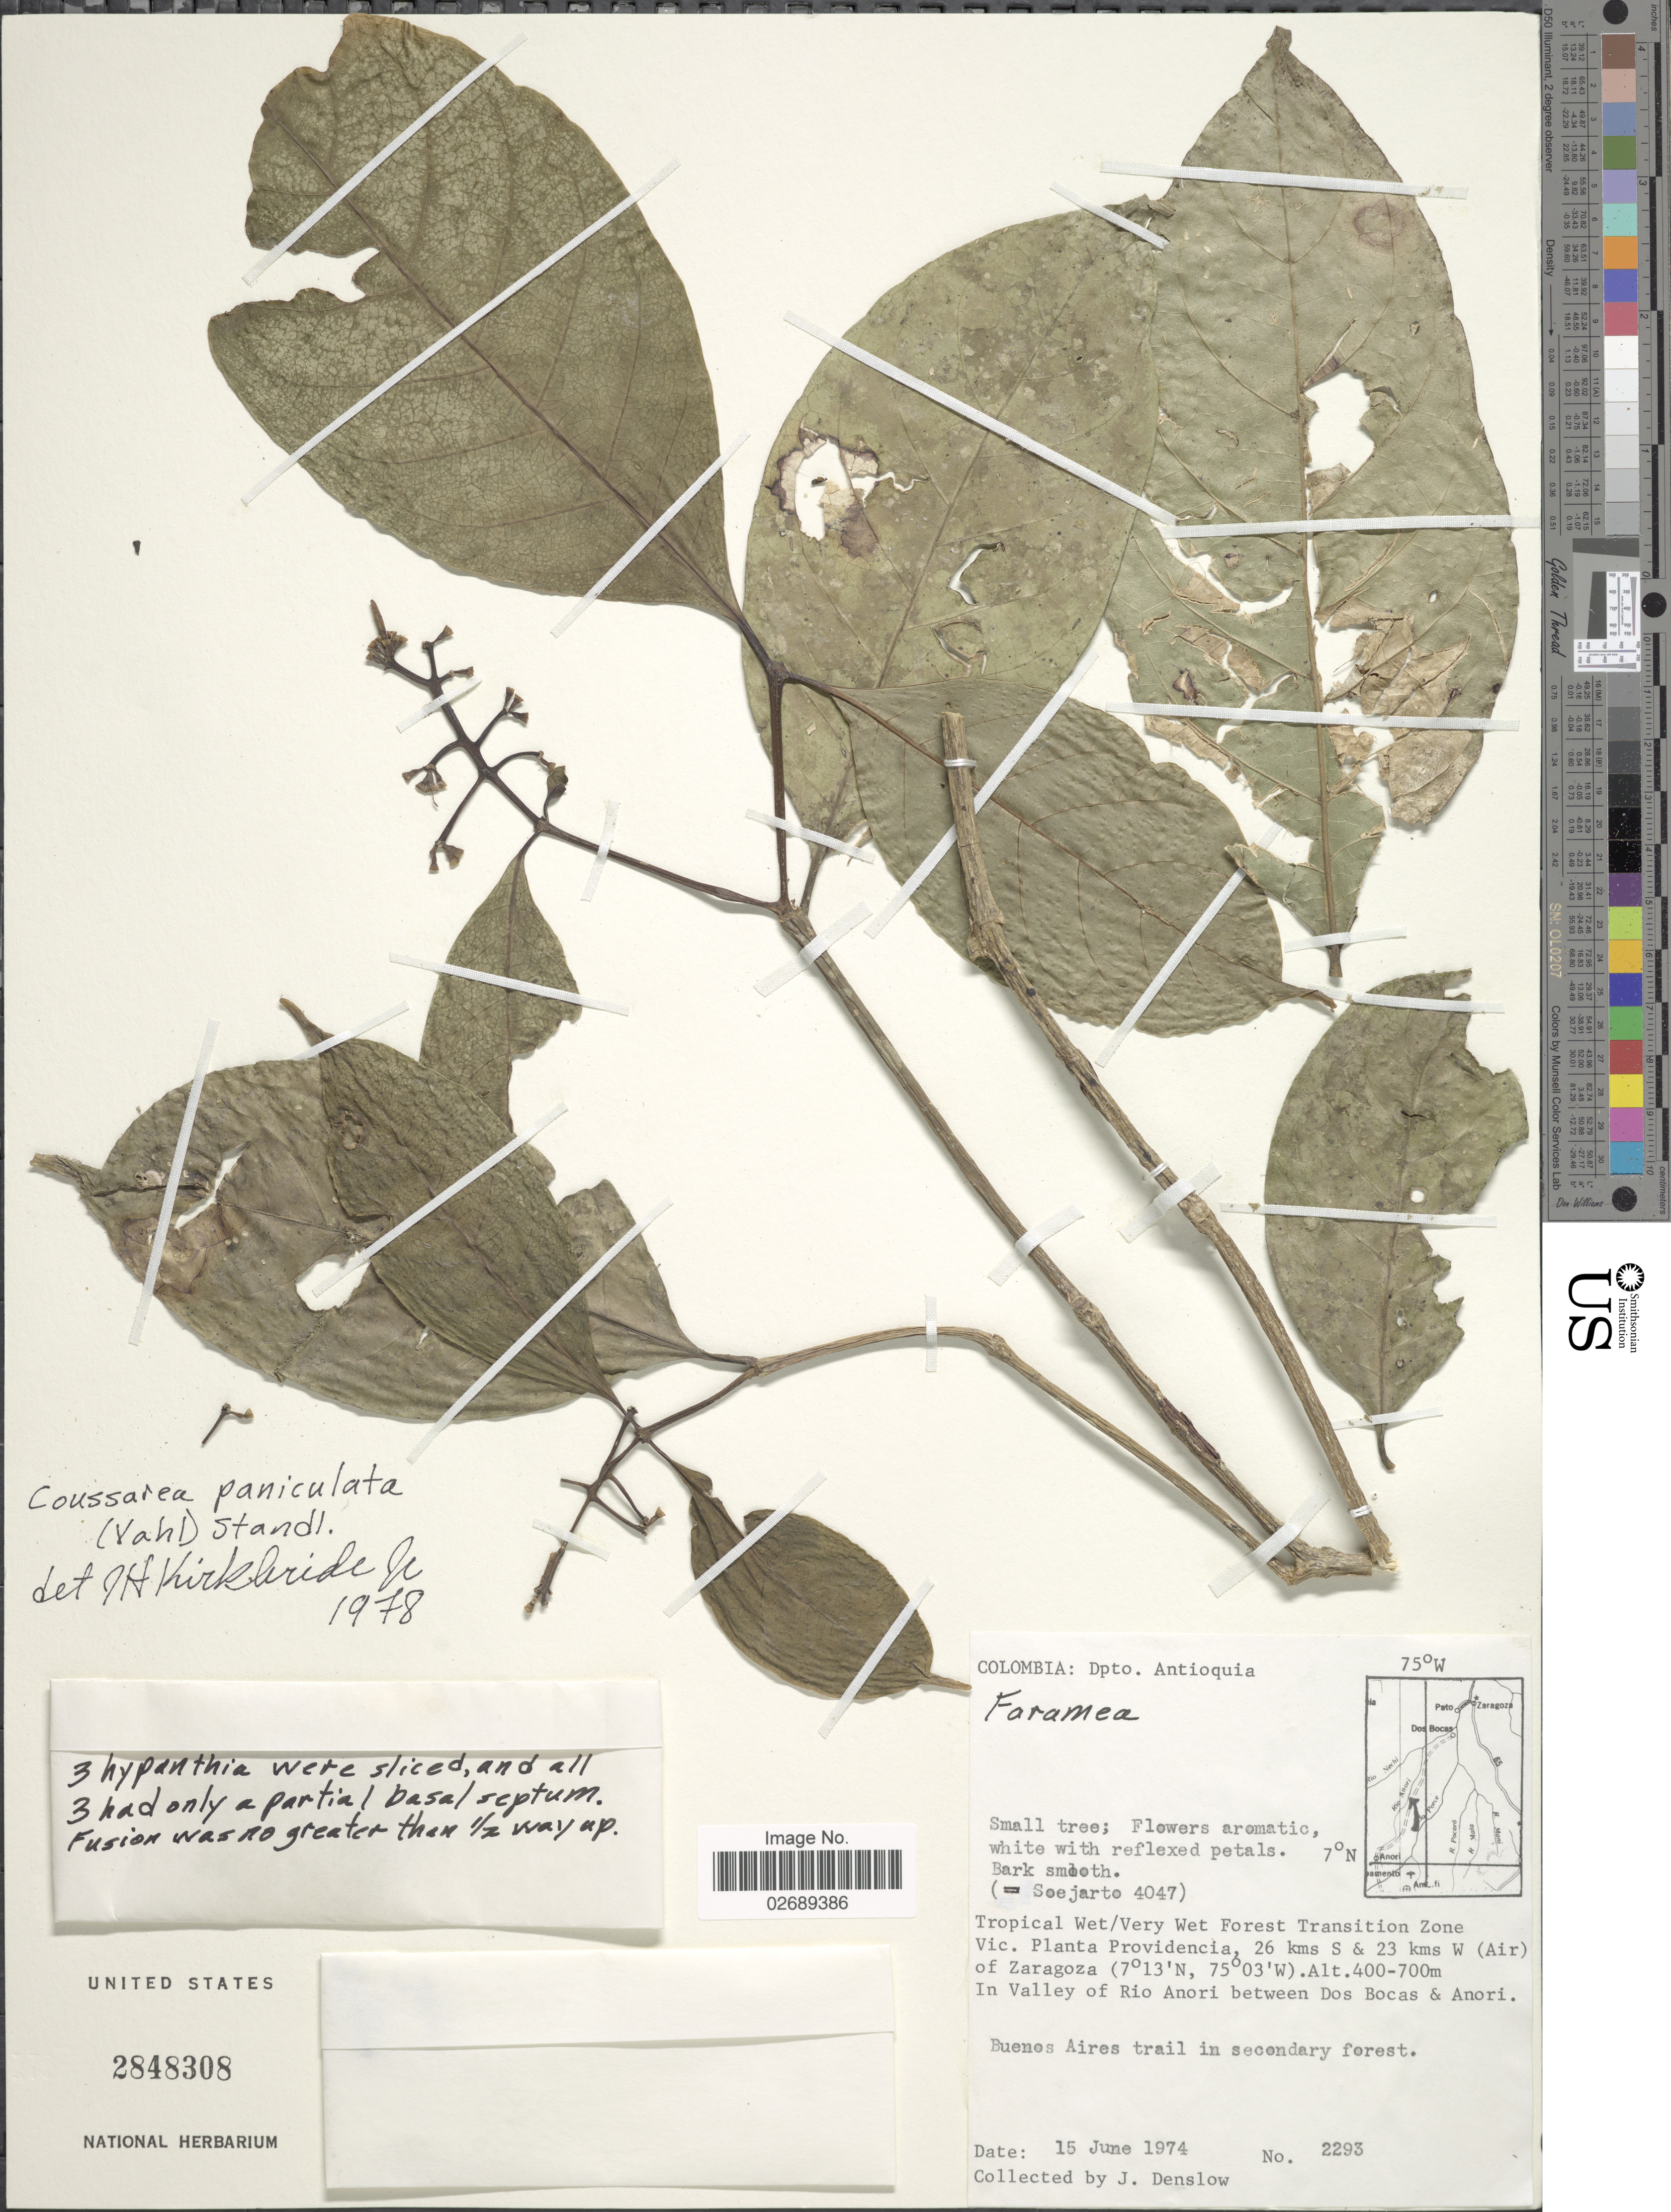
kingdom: Plantae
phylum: Tracheophyta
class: Magnoliopsida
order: Gentianales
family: Rubiaceae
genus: Coussarea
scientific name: Coussarea paniculata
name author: (Vahl) Standl.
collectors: J. Denslow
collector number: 2293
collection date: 1974-06-15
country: Colombia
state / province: Antioquia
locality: Dpto. Antioquia. Transition Zone. Vic. Planta Providencia, 26 kms S & 23 kms W W (Air) of Zaragoza. In Valley of Rio Anori between Dos Bocas & Anori.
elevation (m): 400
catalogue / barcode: US 2848308